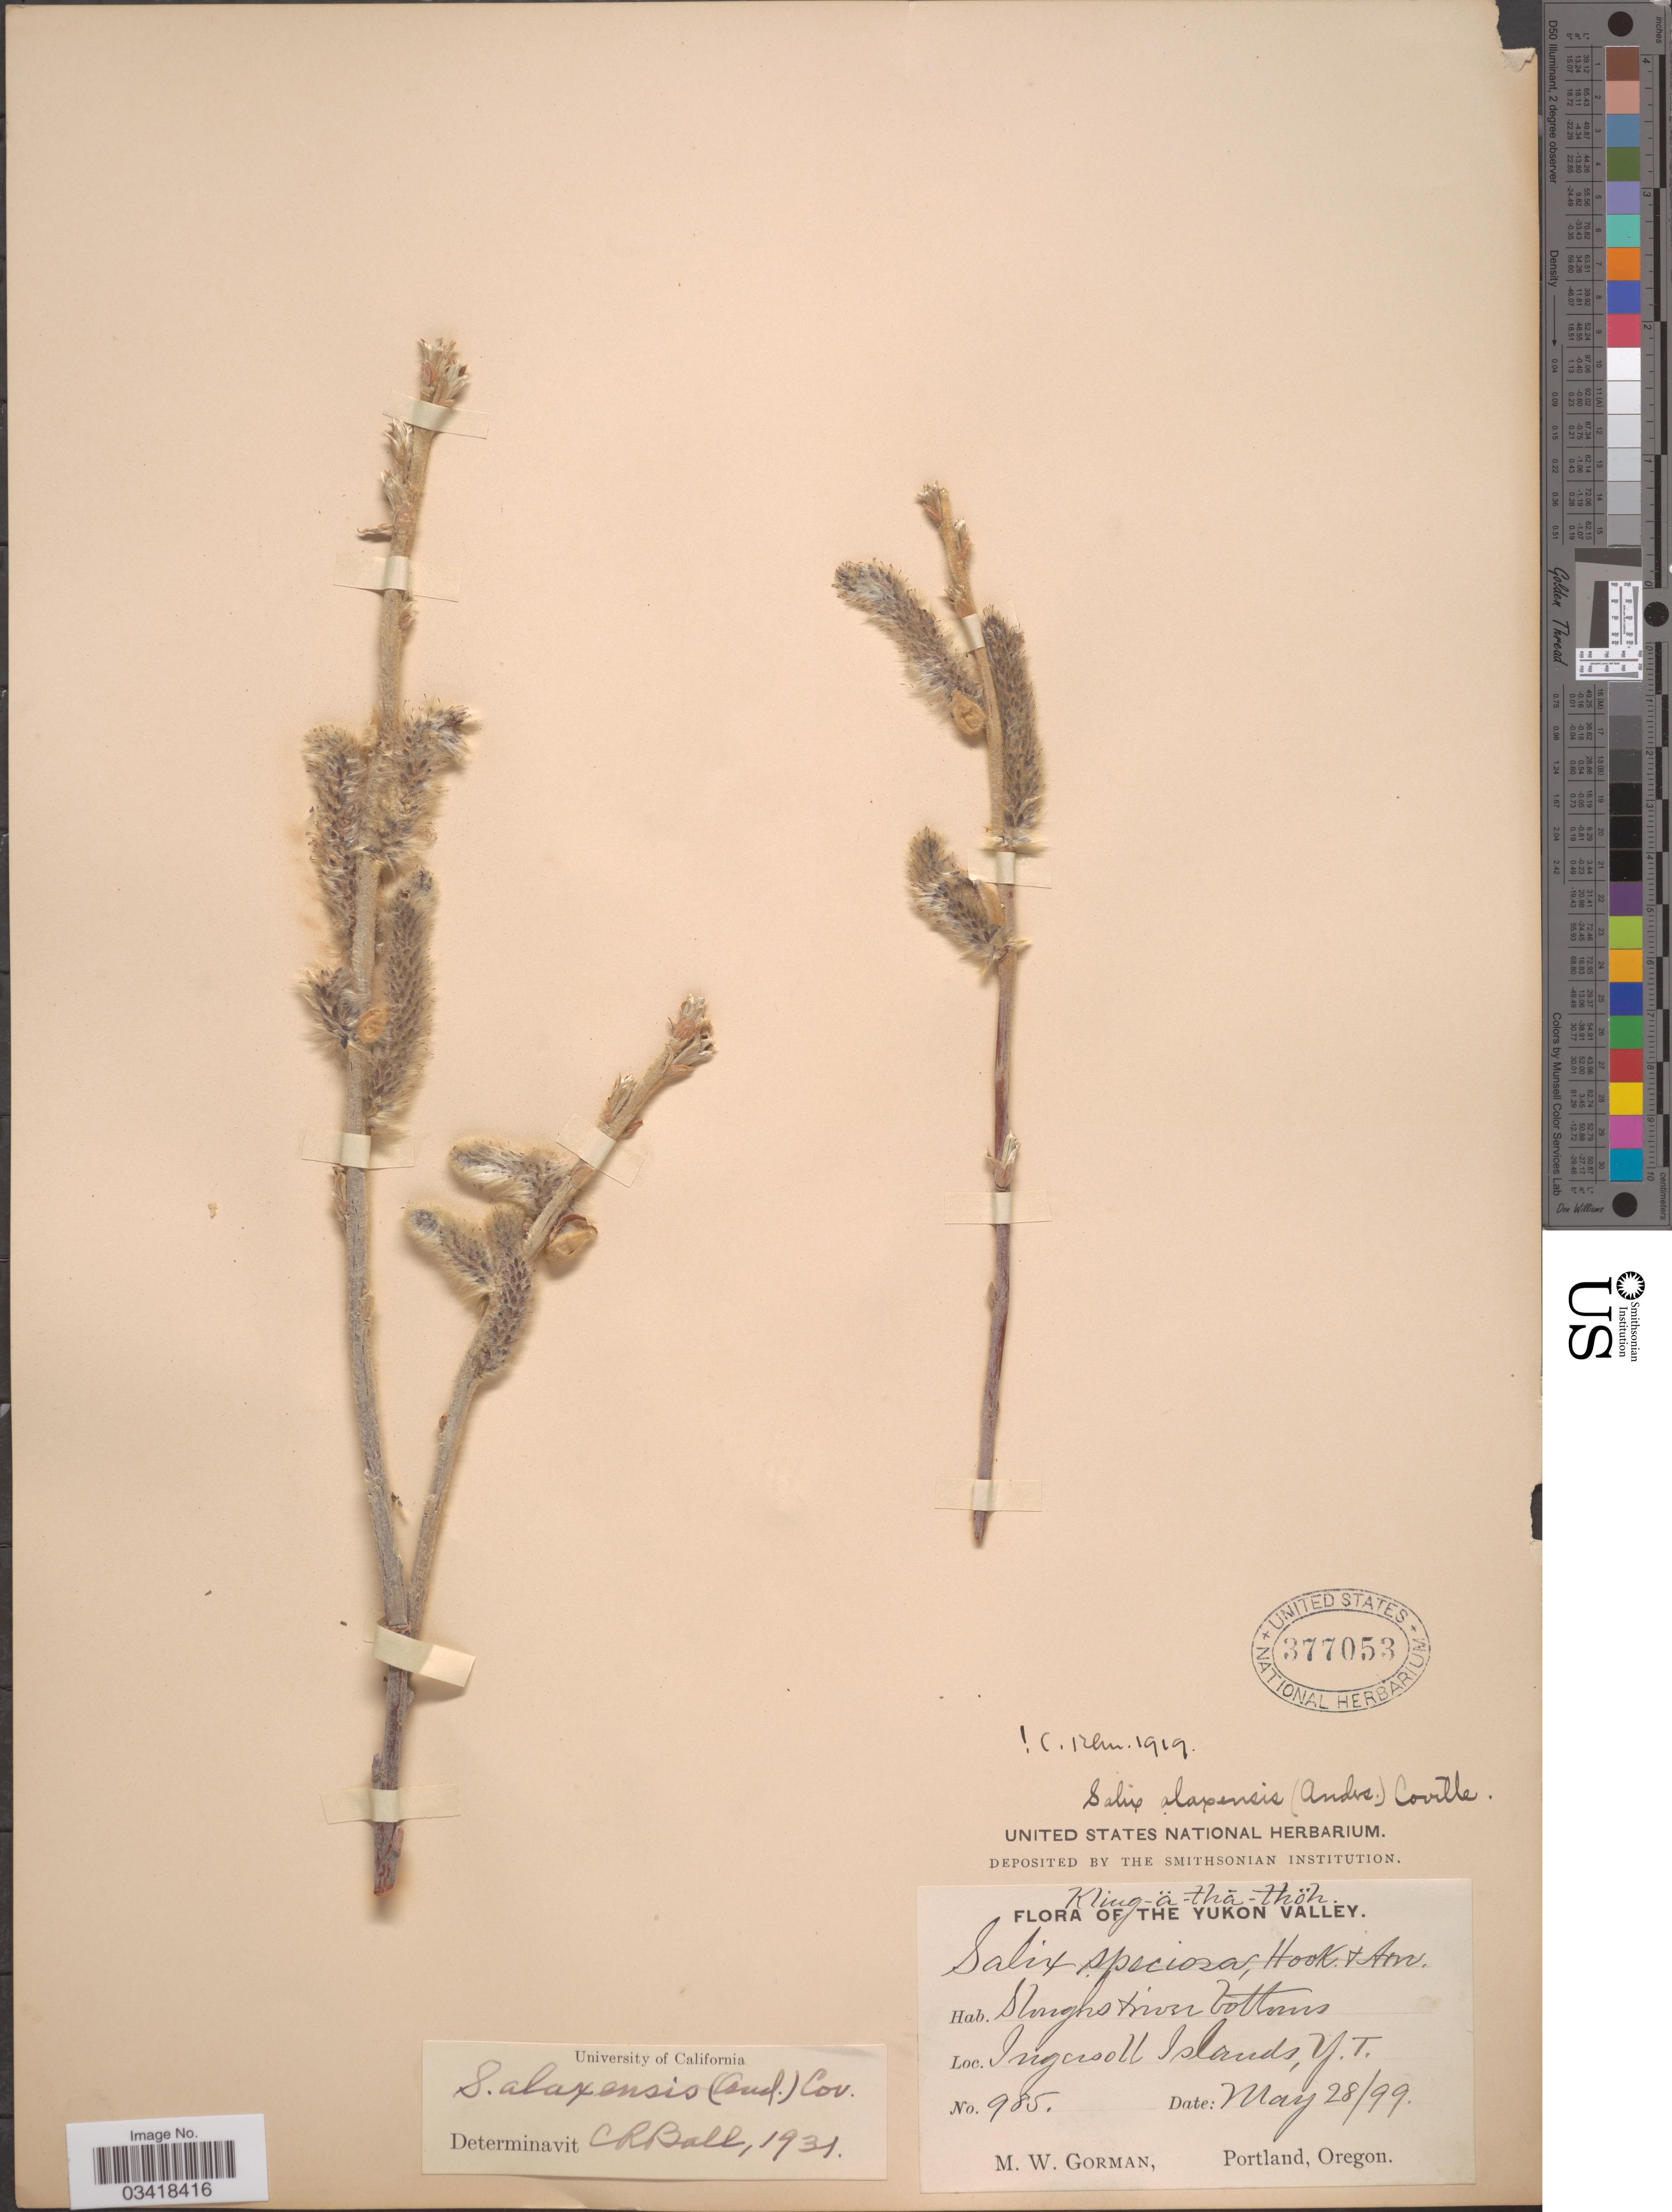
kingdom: Plantae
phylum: Tracheophyta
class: Magnoliopsida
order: Malpighiales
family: Salicaceae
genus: Salix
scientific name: Salix alaxensis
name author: (Andersson) Coville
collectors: M. W. Gorman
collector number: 985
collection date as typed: Transcribed d/m/y: 28/5/99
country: Canada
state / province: Yukon Territory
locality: The Yukon Valley. Ingersoll Islands, Y.T.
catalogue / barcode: US 377053